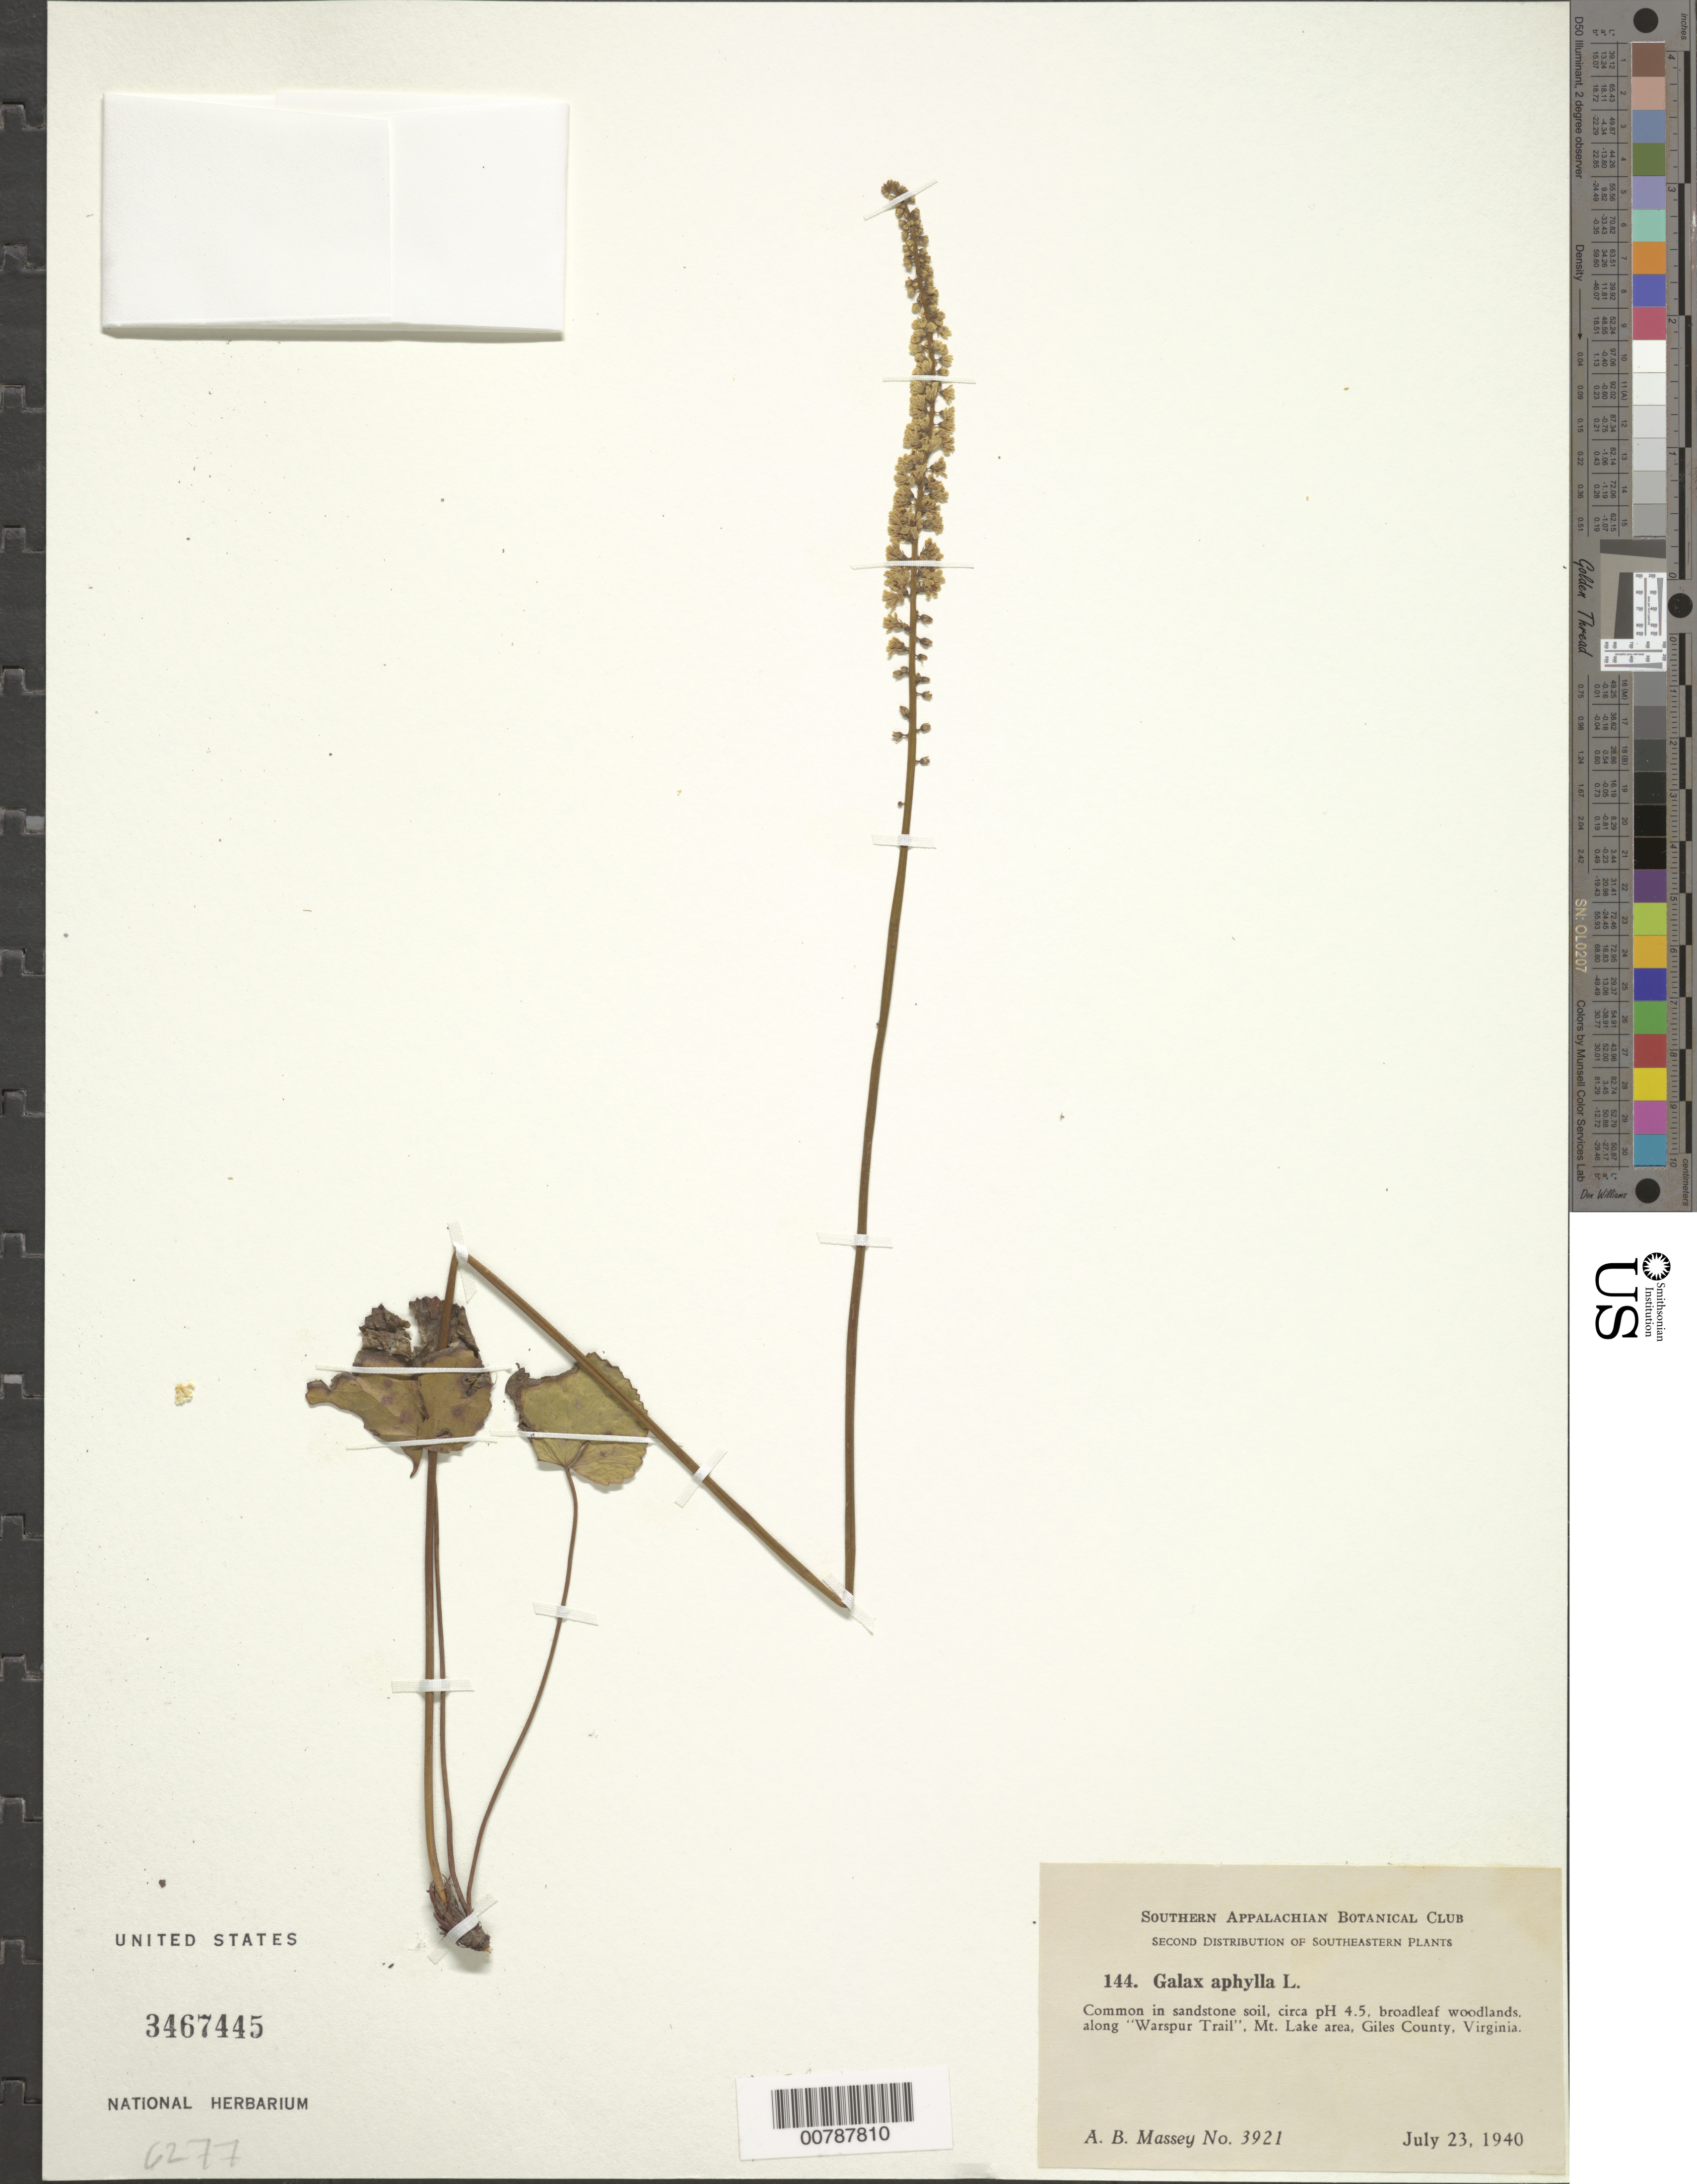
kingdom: Plantae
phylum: Tracheophyta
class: Magnoliopsida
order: Ericales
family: Diapensiaceae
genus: Galax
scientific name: Galax urceolata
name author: (Poir.) Brummitt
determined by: Gaynor, Michelle L., (FLAS), University of Florida (UNITED STATES)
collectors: A. Massey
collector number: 144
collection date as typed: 23 Jul 1940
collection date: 1940-07-23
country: United States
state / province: Virginia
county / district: Giles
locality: Along "Warspur Trail", Mt. Lake area.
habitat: Common on sandstone soil, ca. pH 4.5, broadleaf woodlands.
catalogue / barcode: US 3467445